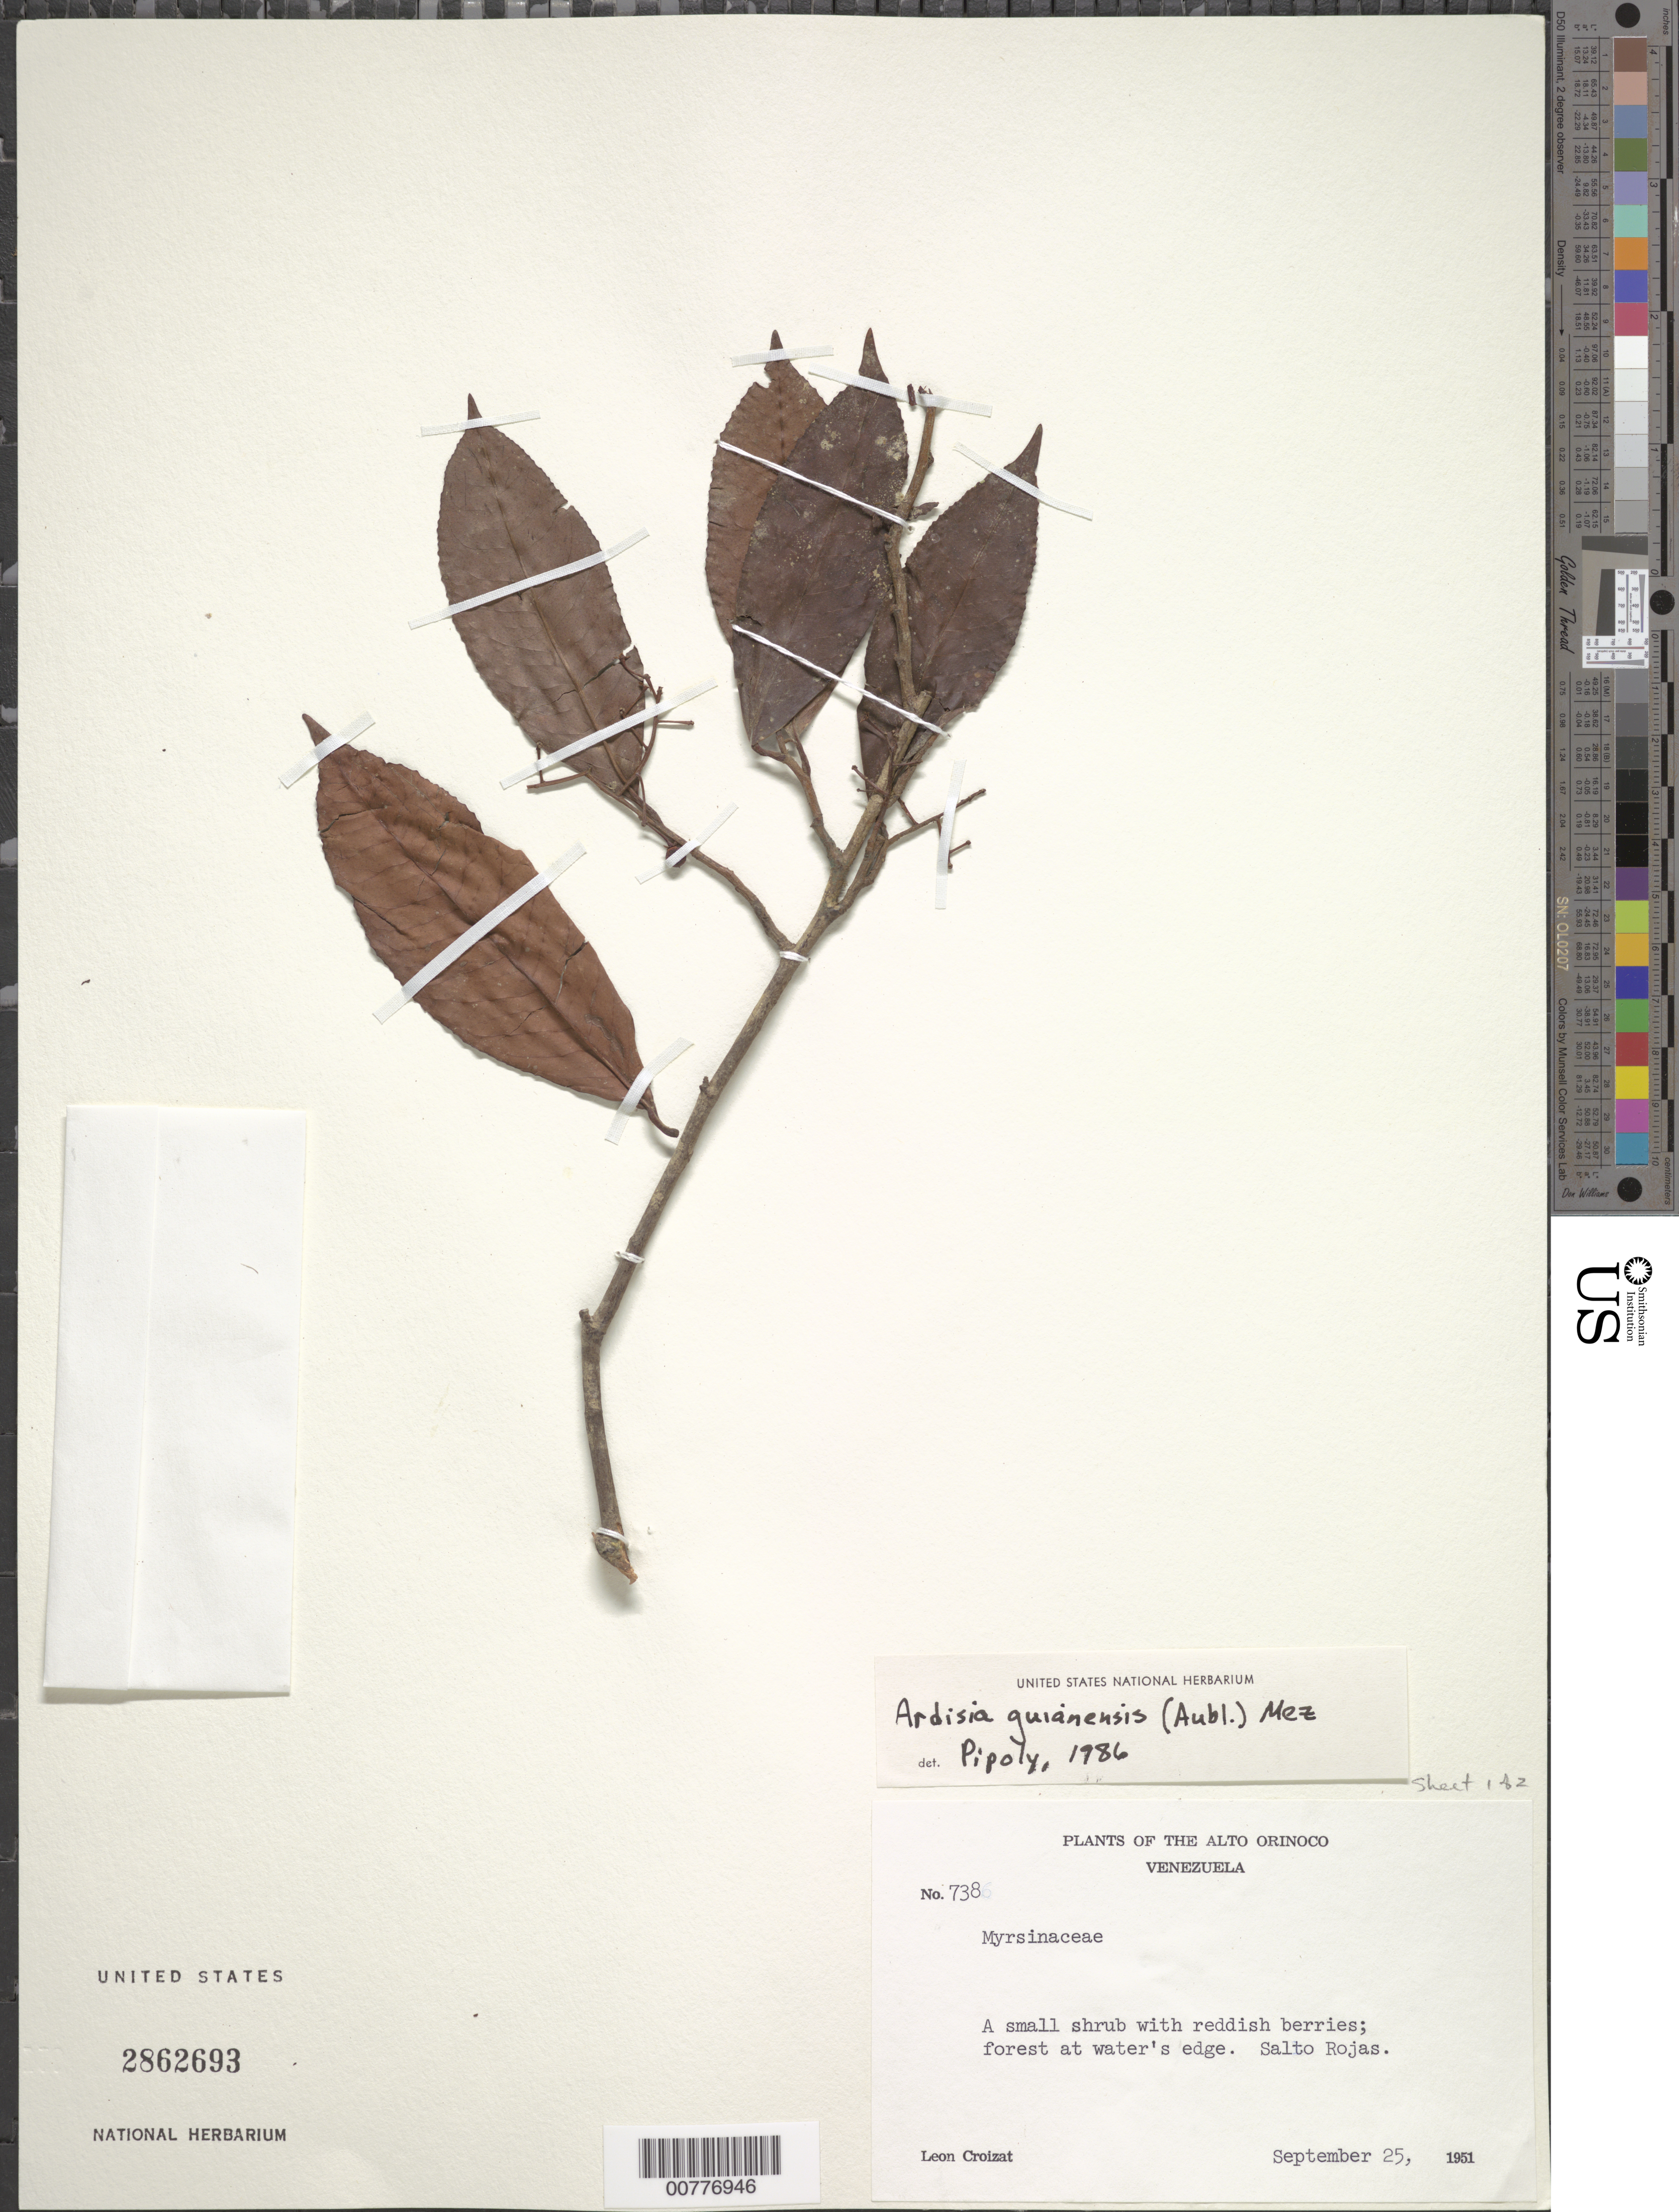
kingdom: Plantae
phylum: Tracheophyta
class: Magnoliopsida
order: Ericales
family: Primulaceae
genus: Ardisia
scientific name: Ardisia guianensis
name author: (Aubl.) Mez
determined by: Pipoly, J. J., III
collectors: L. C. M. Croizat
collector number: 738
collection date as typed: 25-Sep-51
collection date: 1951-09-25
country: Venezuela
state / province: Amazonas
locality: Salto Rojas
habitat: Forest at water's edge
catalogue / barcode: US 2862693